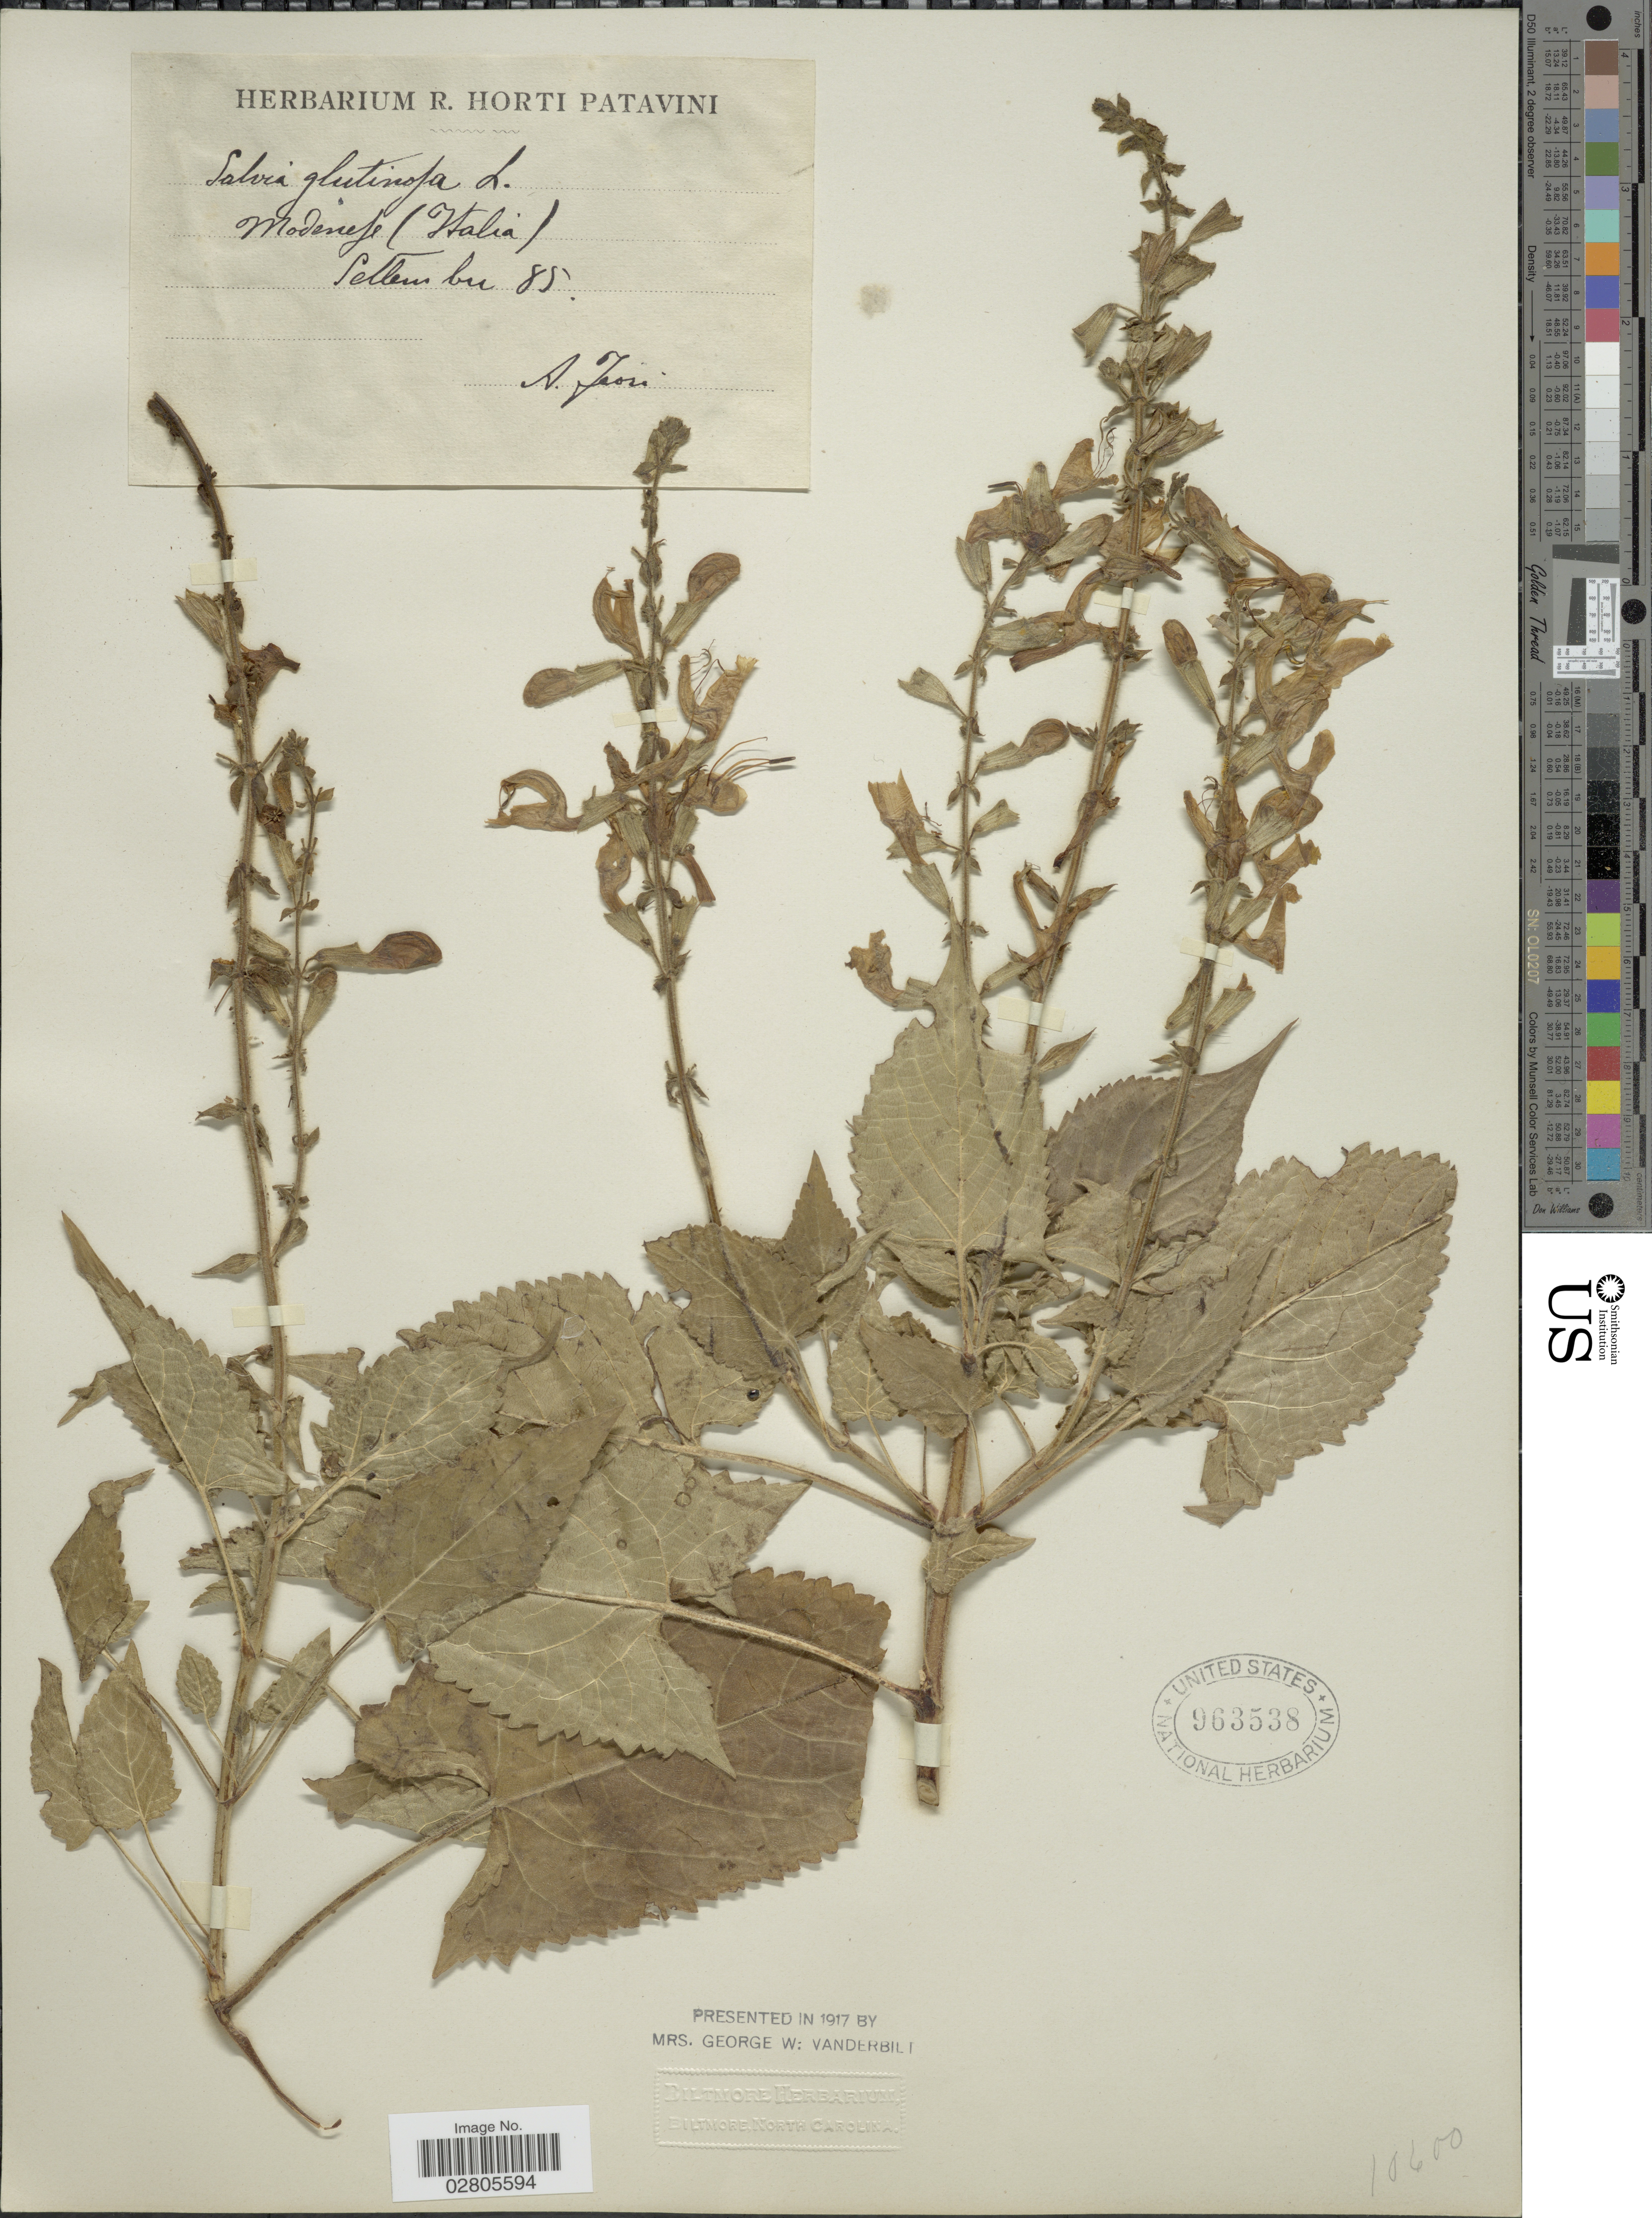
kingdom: Plantae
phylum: Tracheophyta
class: Magnoliopsida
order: Lamiales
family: Lamiaceae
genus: Salvia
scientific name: Salvia glutinosa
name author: L.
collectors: A. Fiori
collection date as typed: Transcribed d/m/y: /9/85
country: Italy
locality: Modenefe.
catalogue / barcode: US 963538